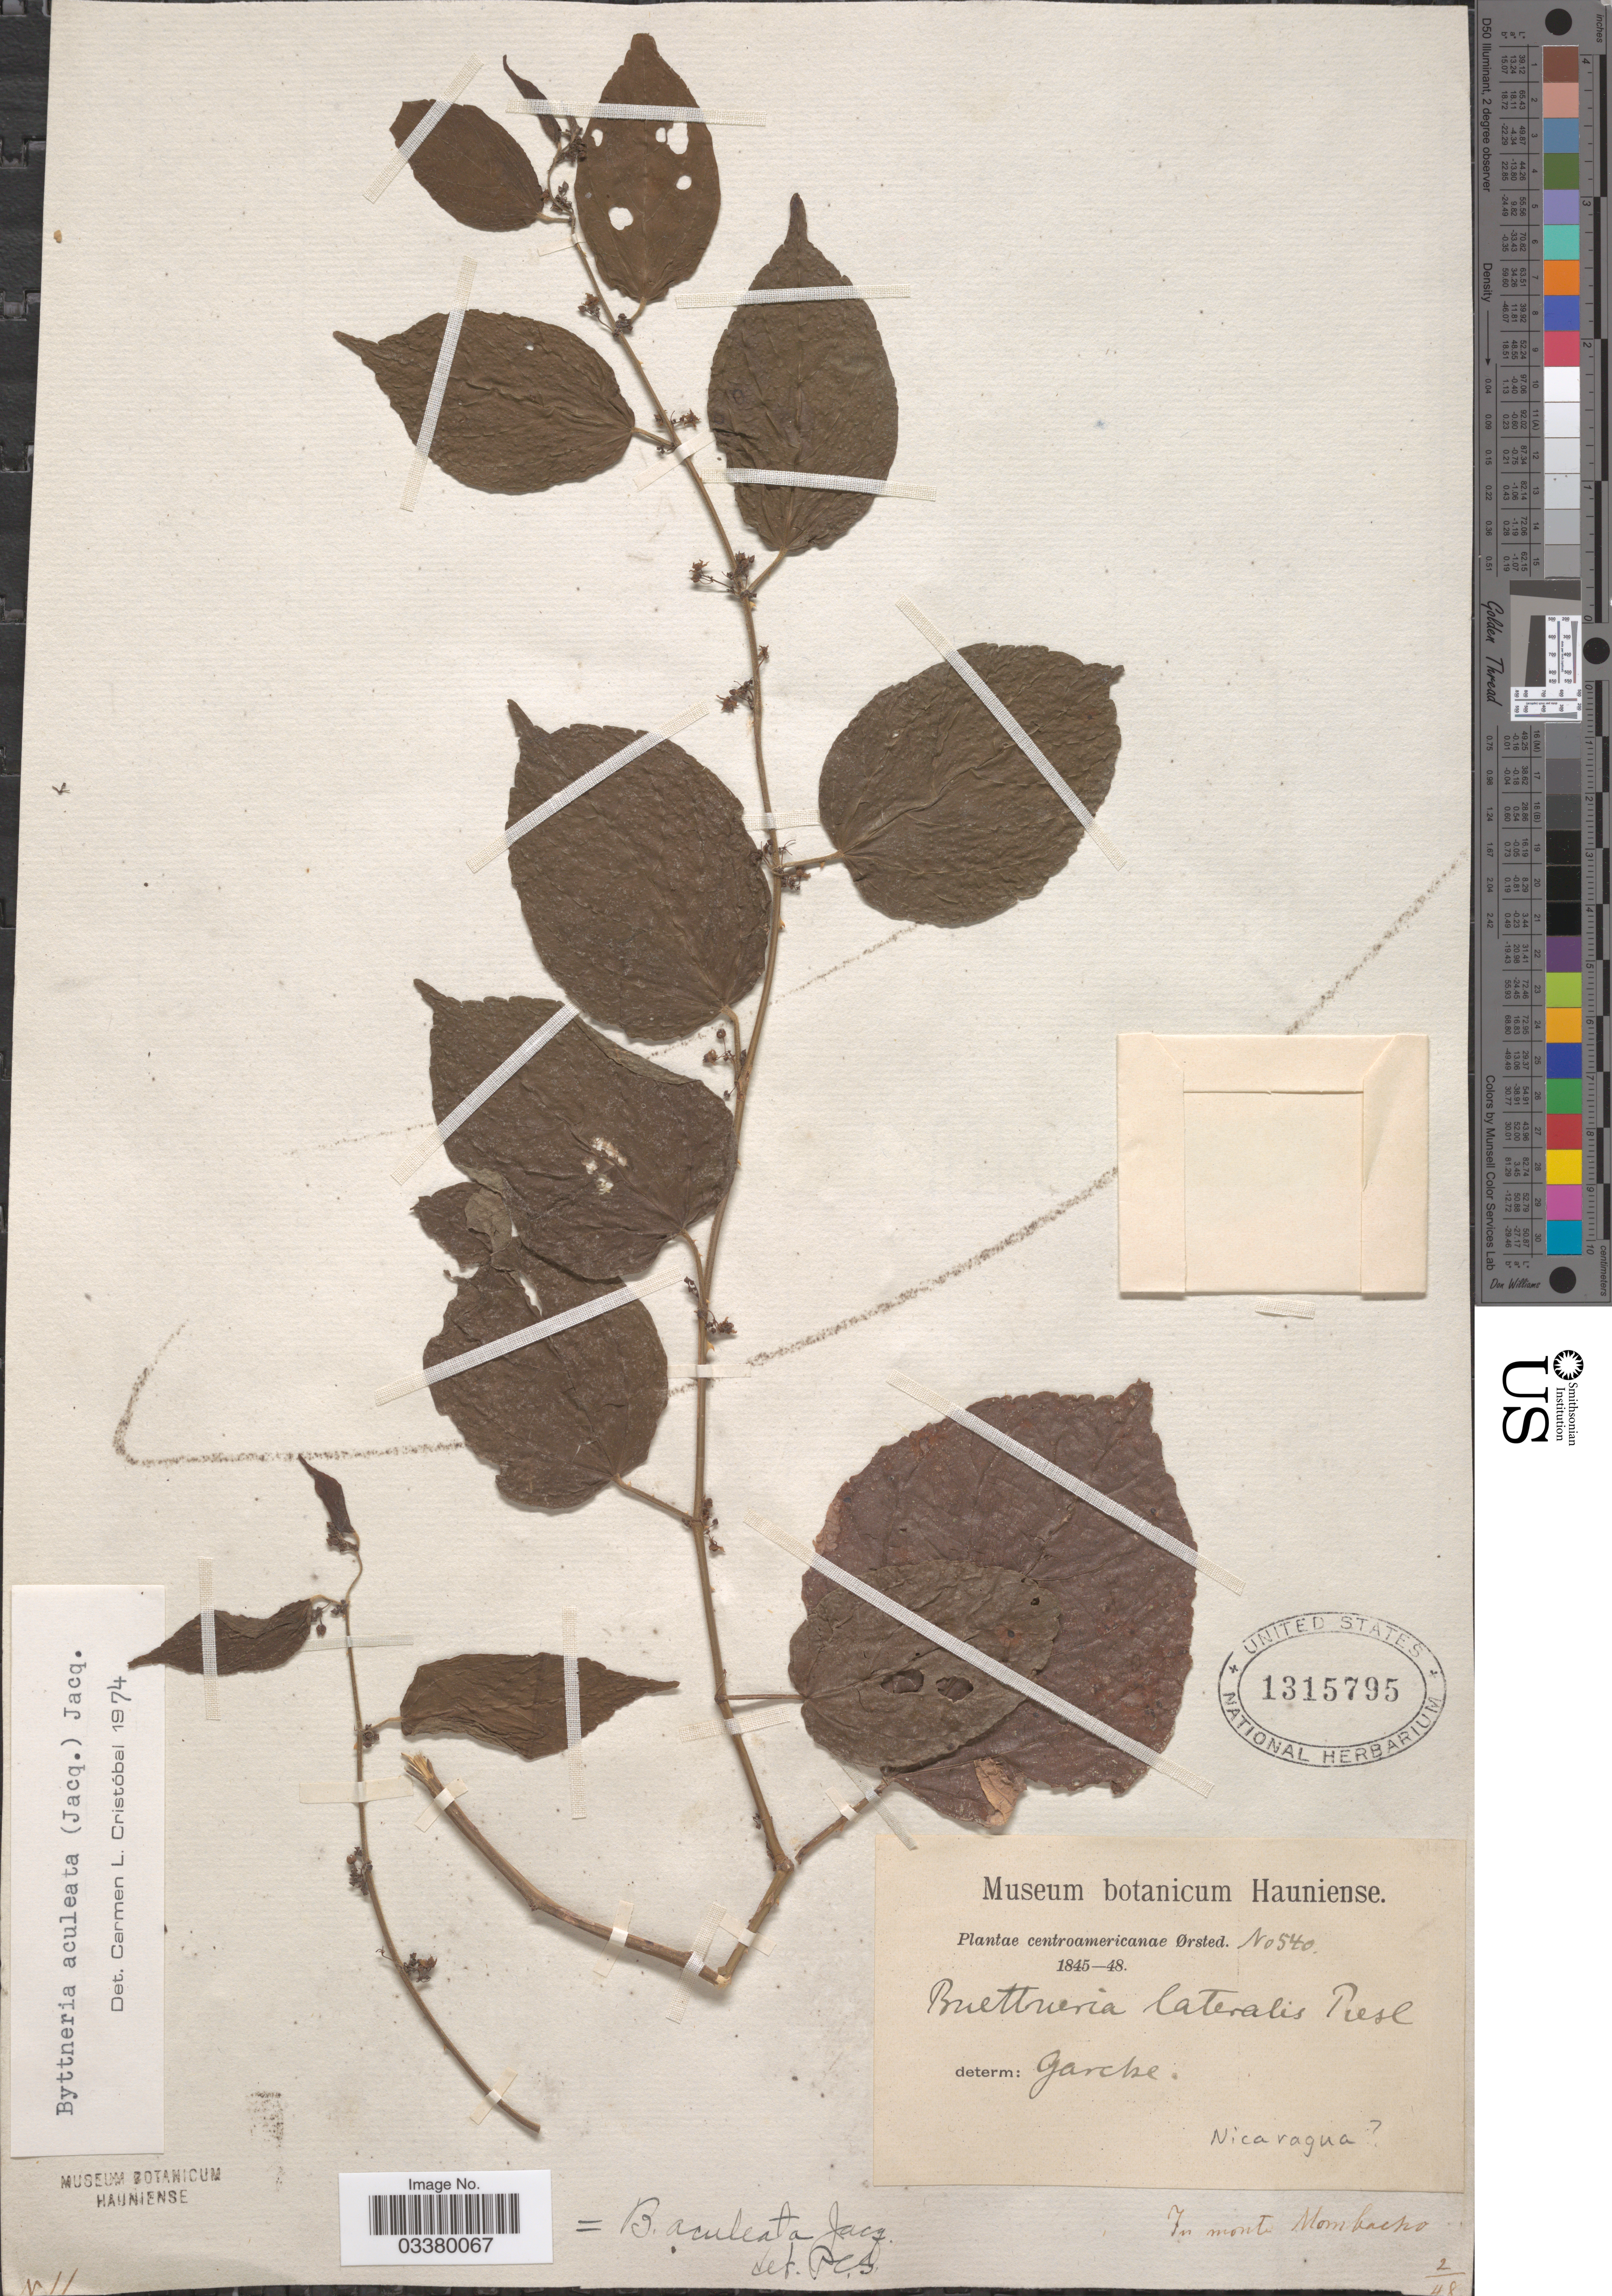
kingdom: Plantae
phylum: Tracheophyta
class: Magnoliopsida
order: Malvales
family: Malvaceae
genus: Byttneria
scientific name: Byttneria aculeata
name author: (Jacq.) Jacq.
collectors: Ørsted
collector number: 540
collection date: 1848-02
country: Nicaragua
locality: In monte Mombacho.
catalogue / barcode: US 1315795